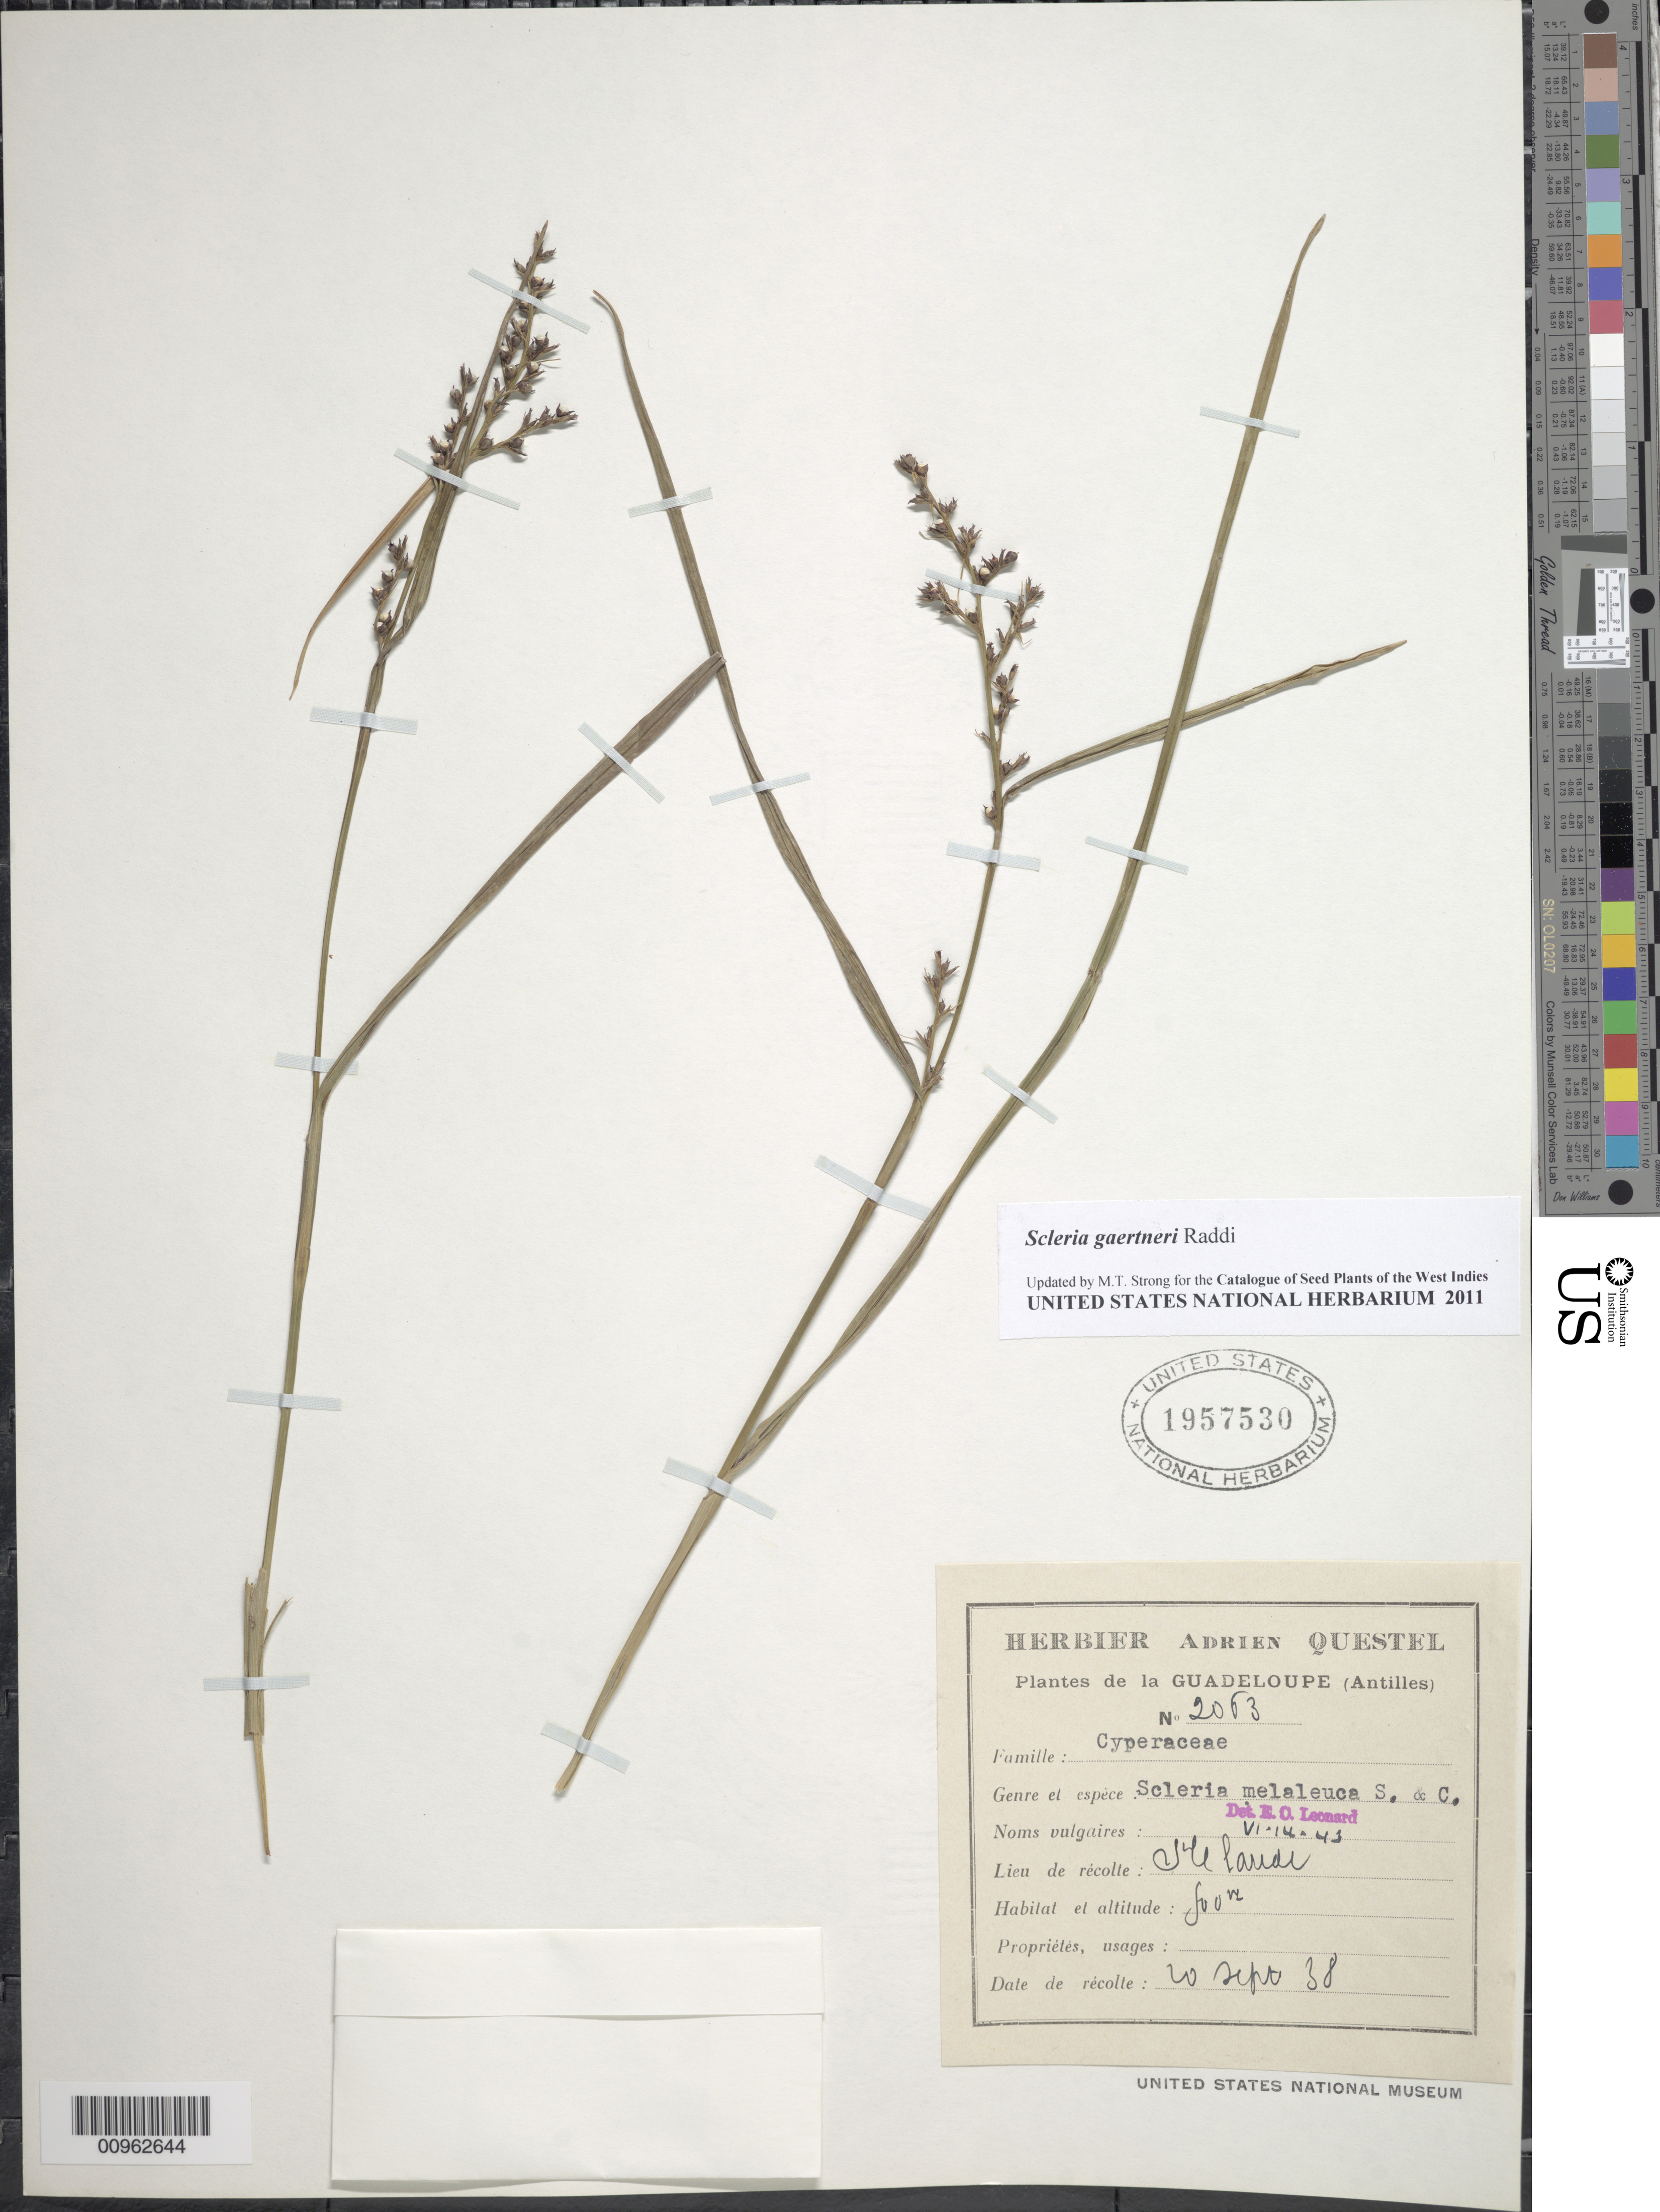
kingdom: Plantae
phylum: Tracheophyta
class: Liliopsida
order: Poales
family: Cyperaceae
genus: Scleria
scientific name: Scleria gaertneri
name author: Raddi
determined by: Strong, M. T., (US), Smithsonian Institution - National Museum of Natural History (UNITED STATES)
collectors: A. Questel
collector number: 2063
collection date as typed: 20 Sep 1938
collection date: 1938-09-20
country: Guadeloupe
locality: St. LeLande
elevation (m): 500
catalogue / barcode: US 1957530